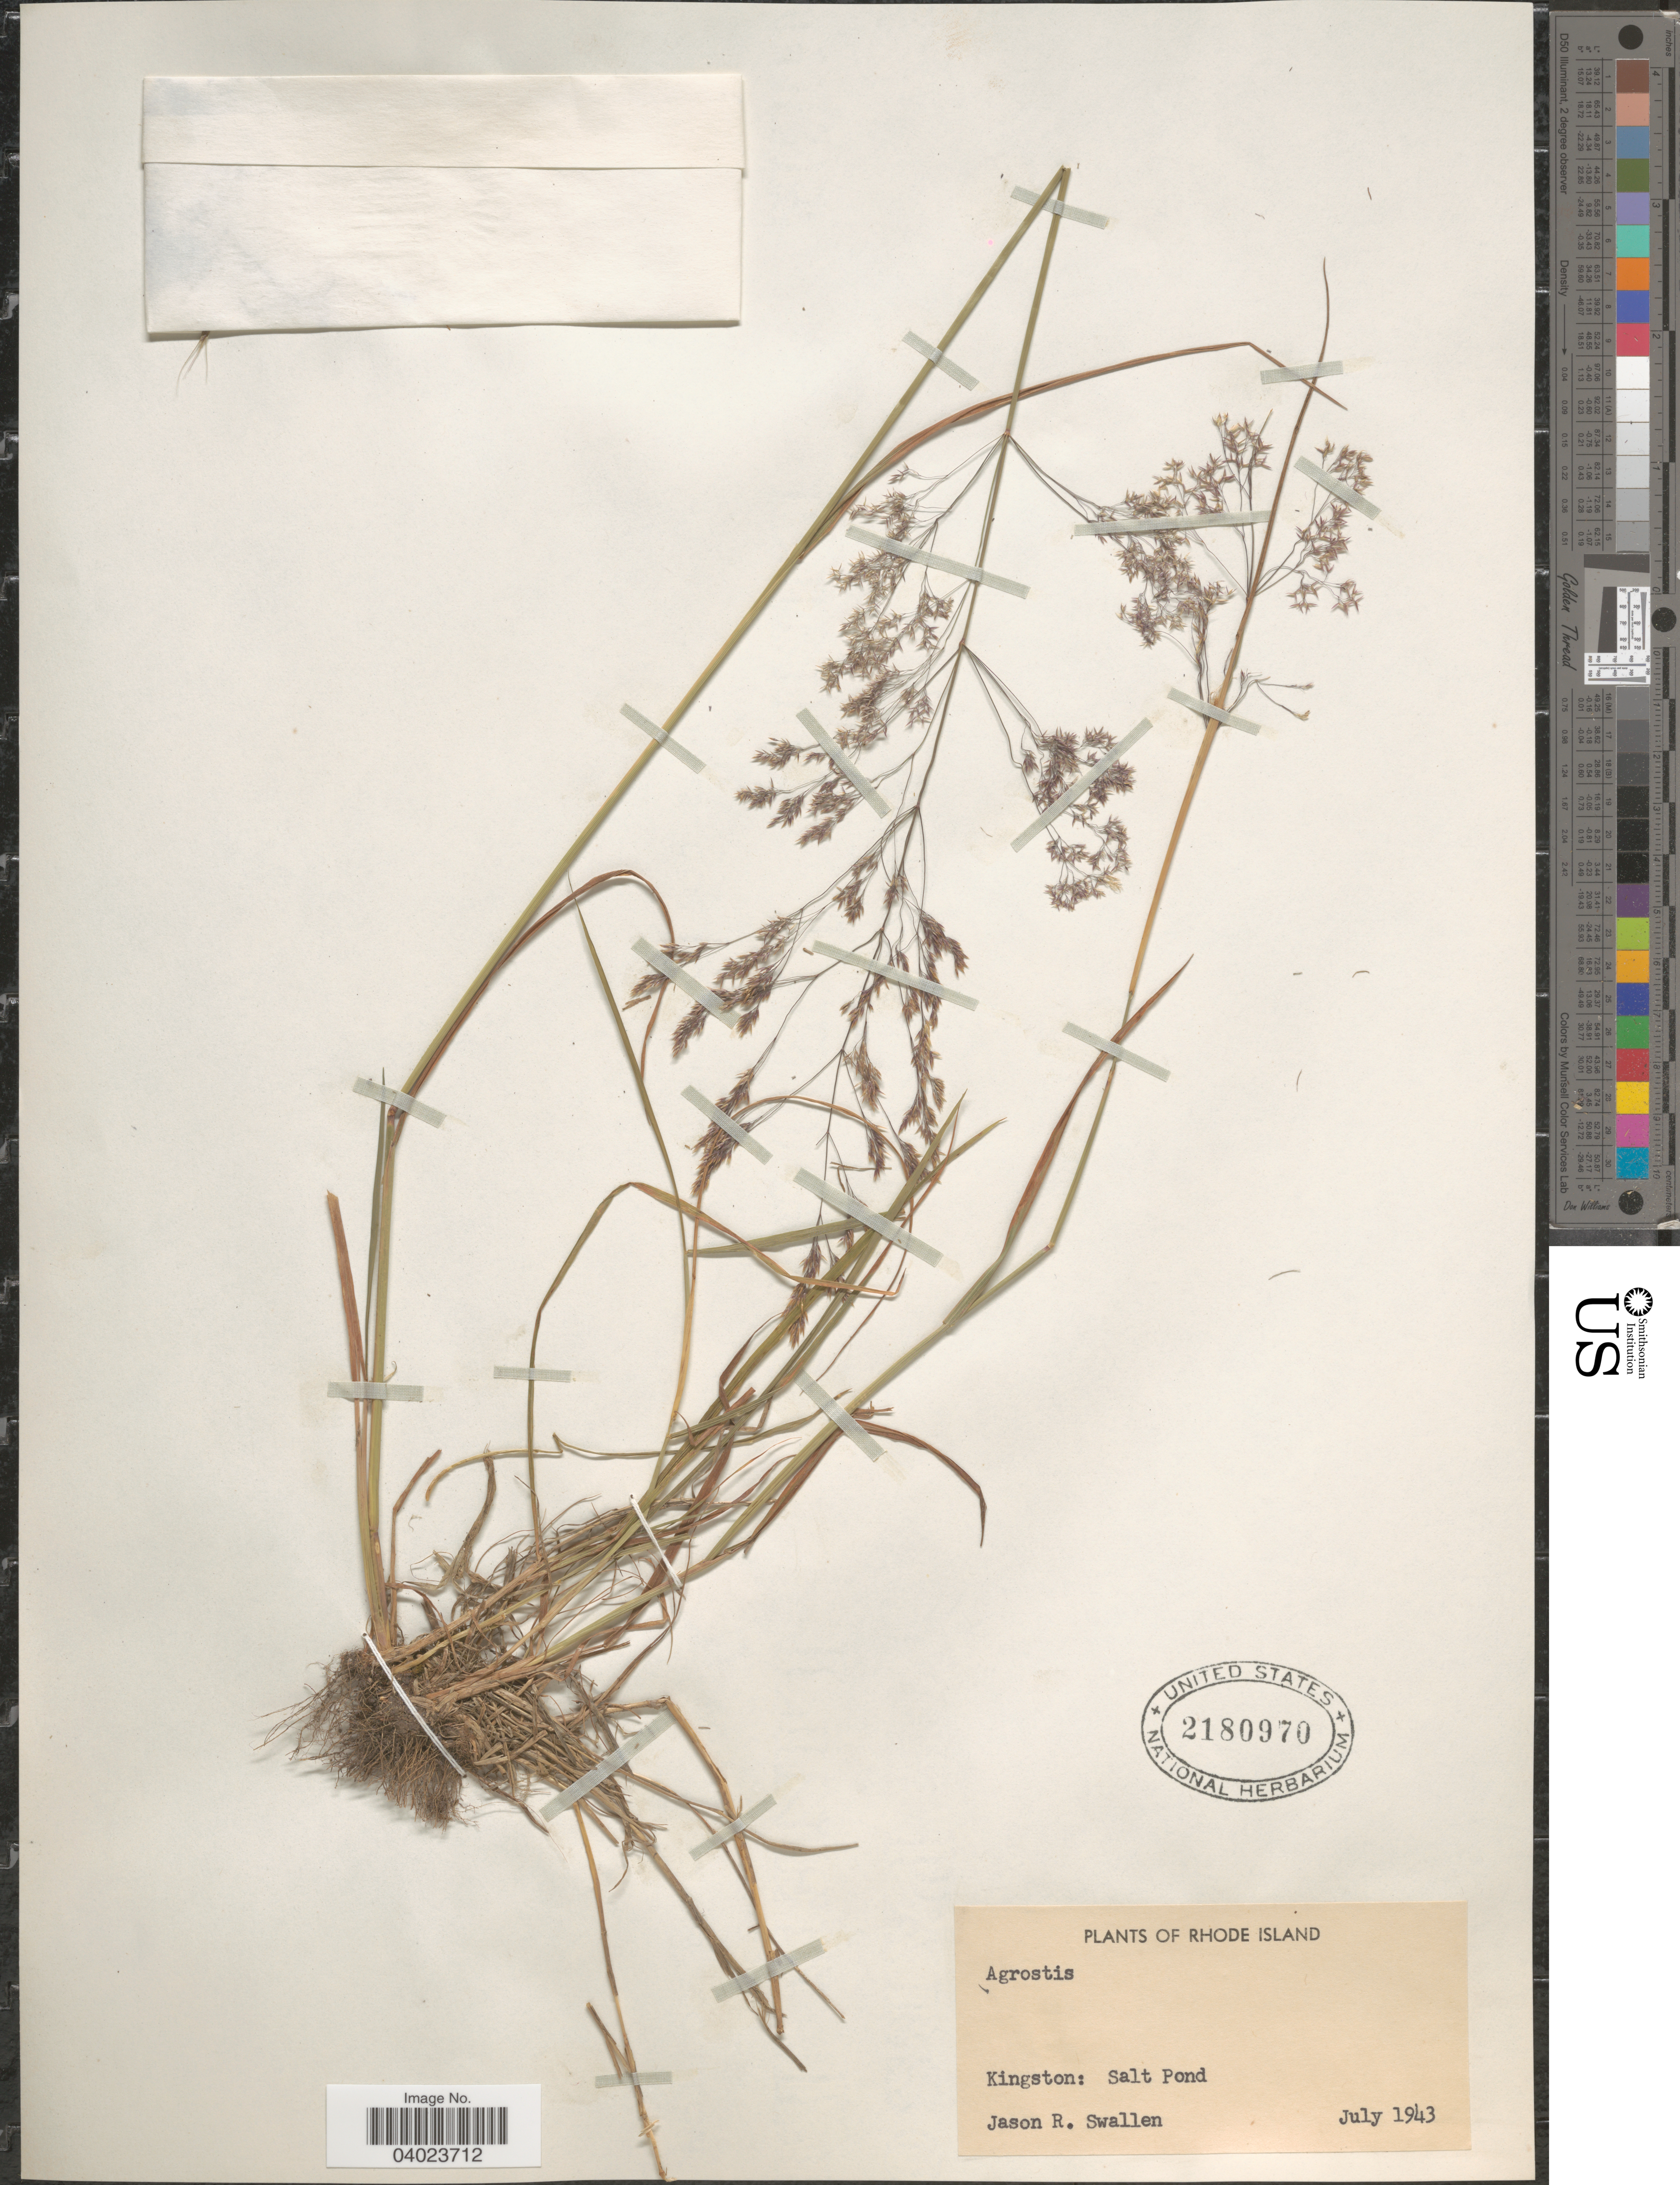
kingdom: Plantae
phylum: Tracheophyta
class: Liliopsida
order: Poales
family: Poaceae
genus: Agrostis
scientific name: Agrostis sp.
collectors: J. R. Swallen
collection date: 1943-07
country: United States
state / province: Rhode Island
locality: Kingston: Salt Pond.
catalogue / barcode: US 2180970